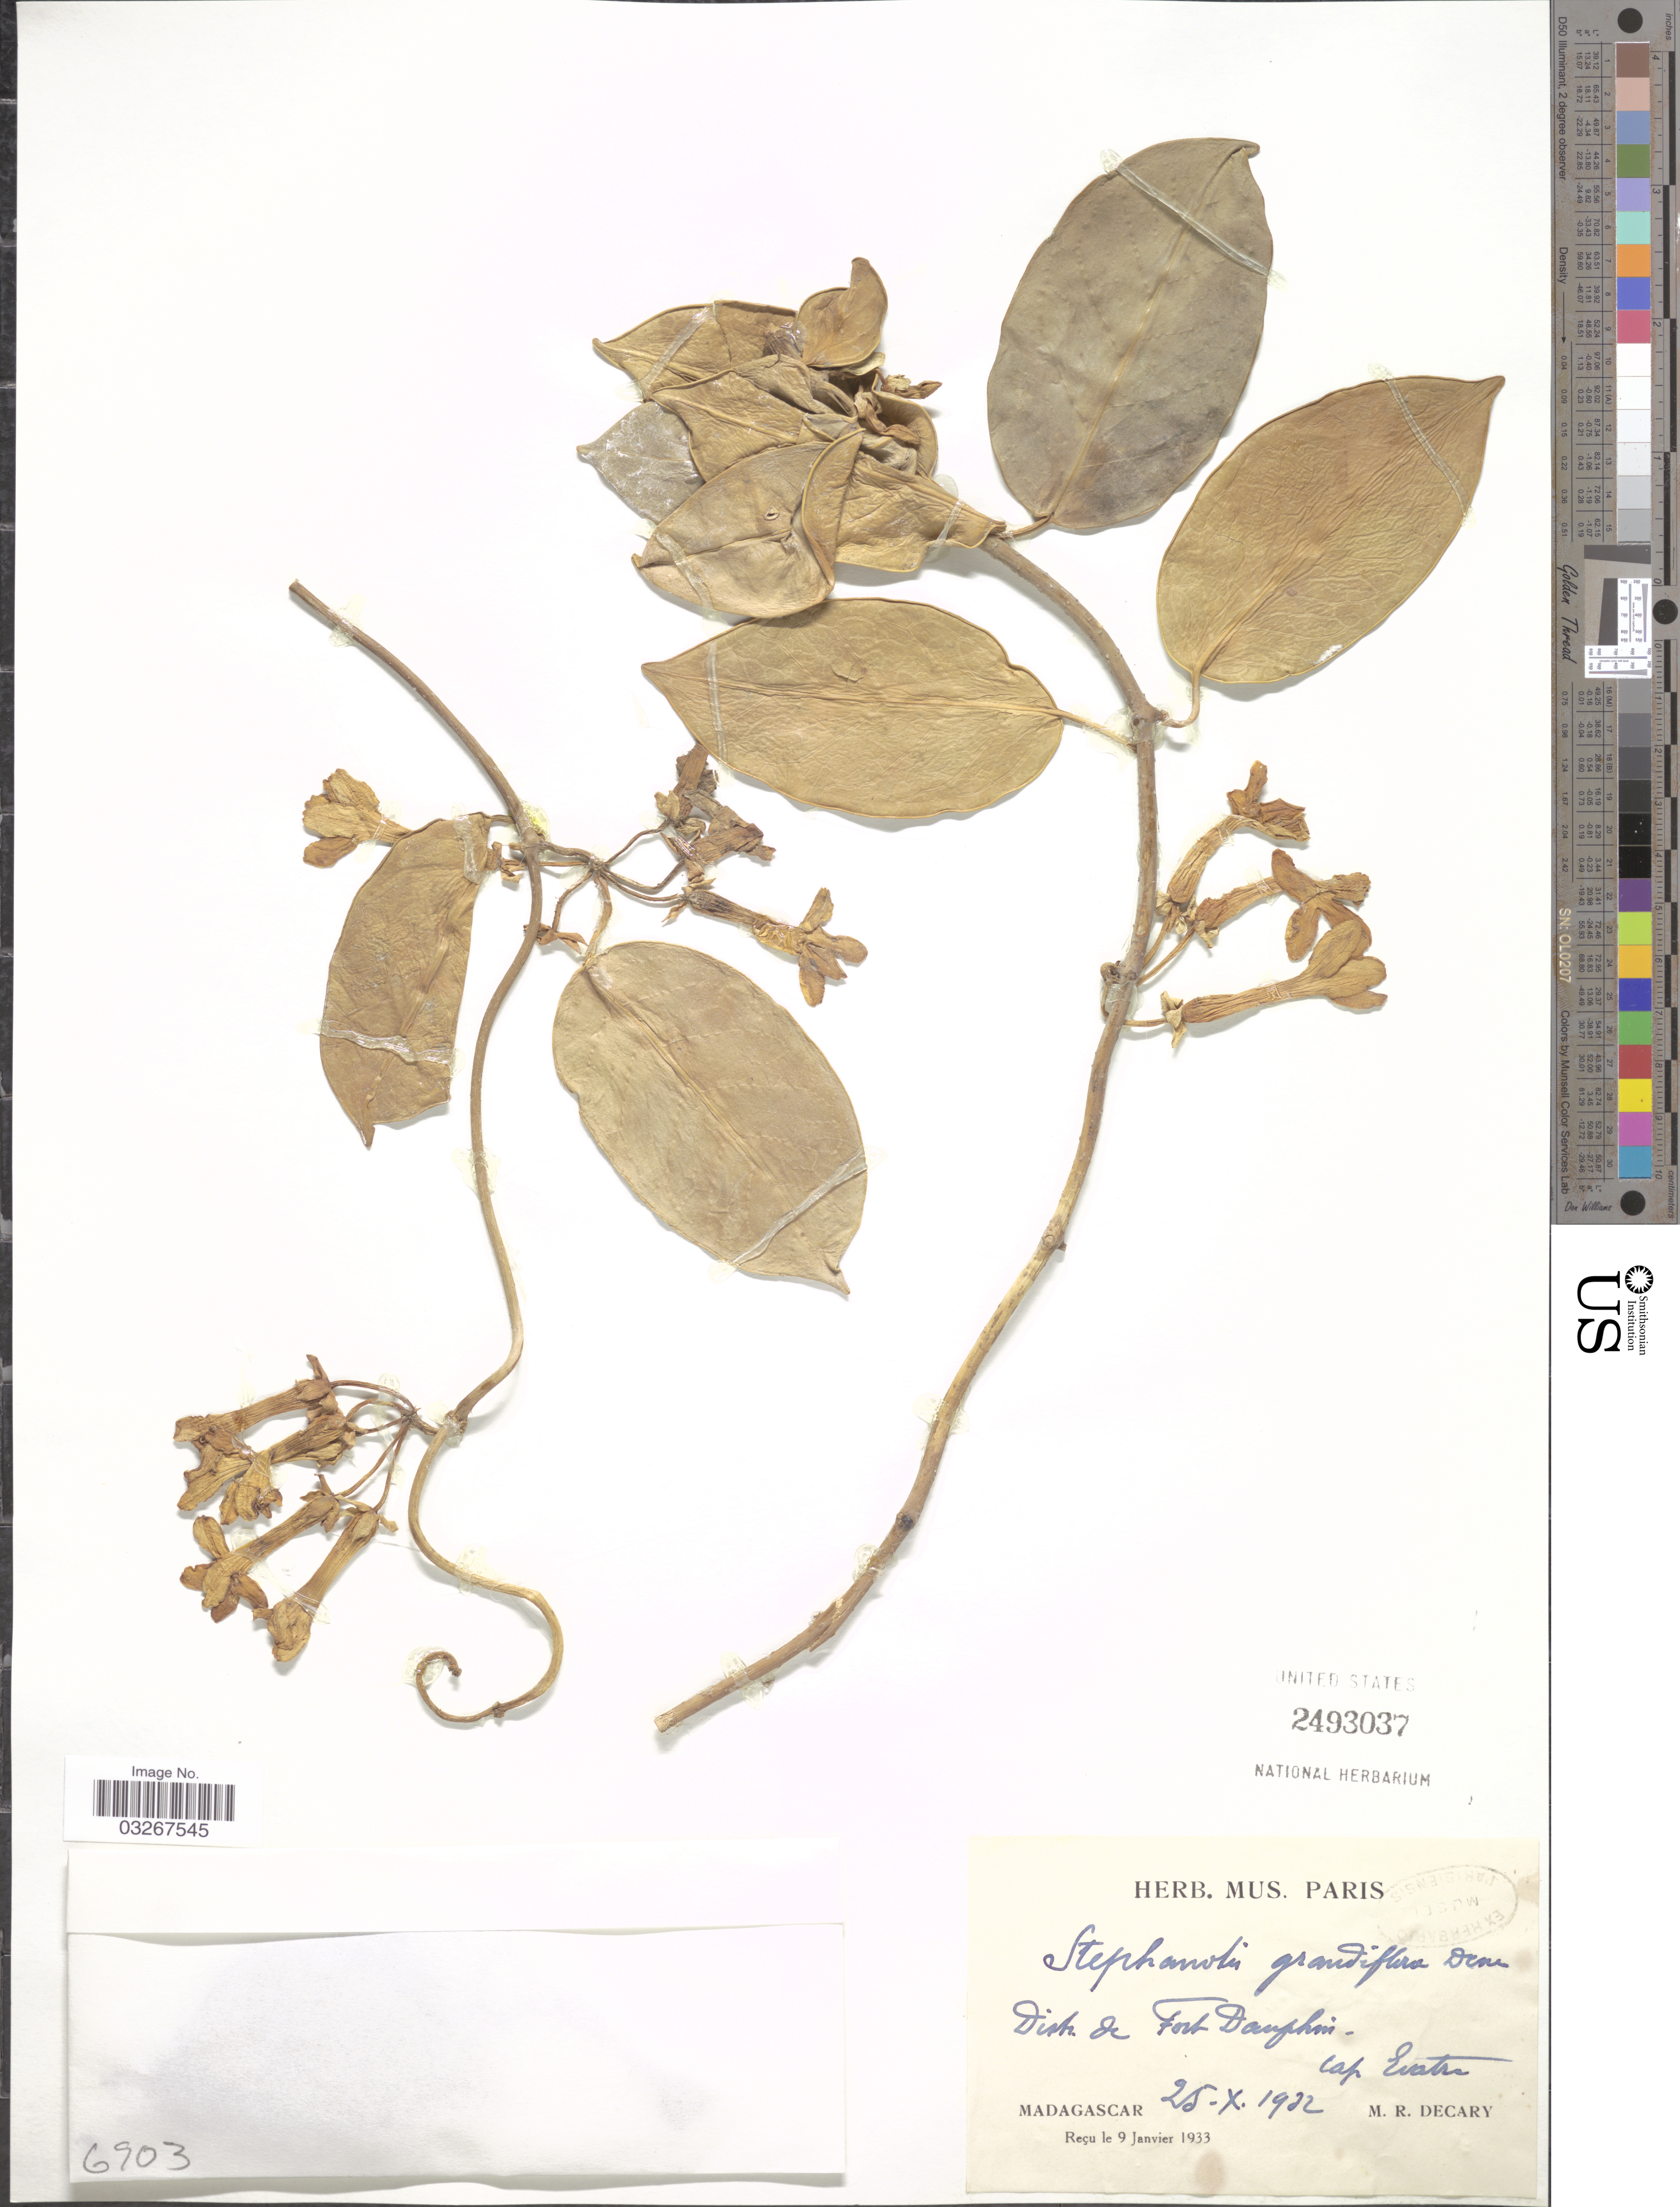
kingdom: Plantae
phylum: Tracheophyta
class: Magnoliopsida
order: Gentianales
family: Apocynaceae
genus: Stephanotis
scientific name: Stephanotis grandiflora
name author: Decne.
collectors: R. Decary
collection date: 1932-10-25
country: Madagascar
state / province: Anosy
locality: Distr. de Fort Dauphin [Tôlanaro District], Cap Evatra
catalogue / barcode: US 2493037